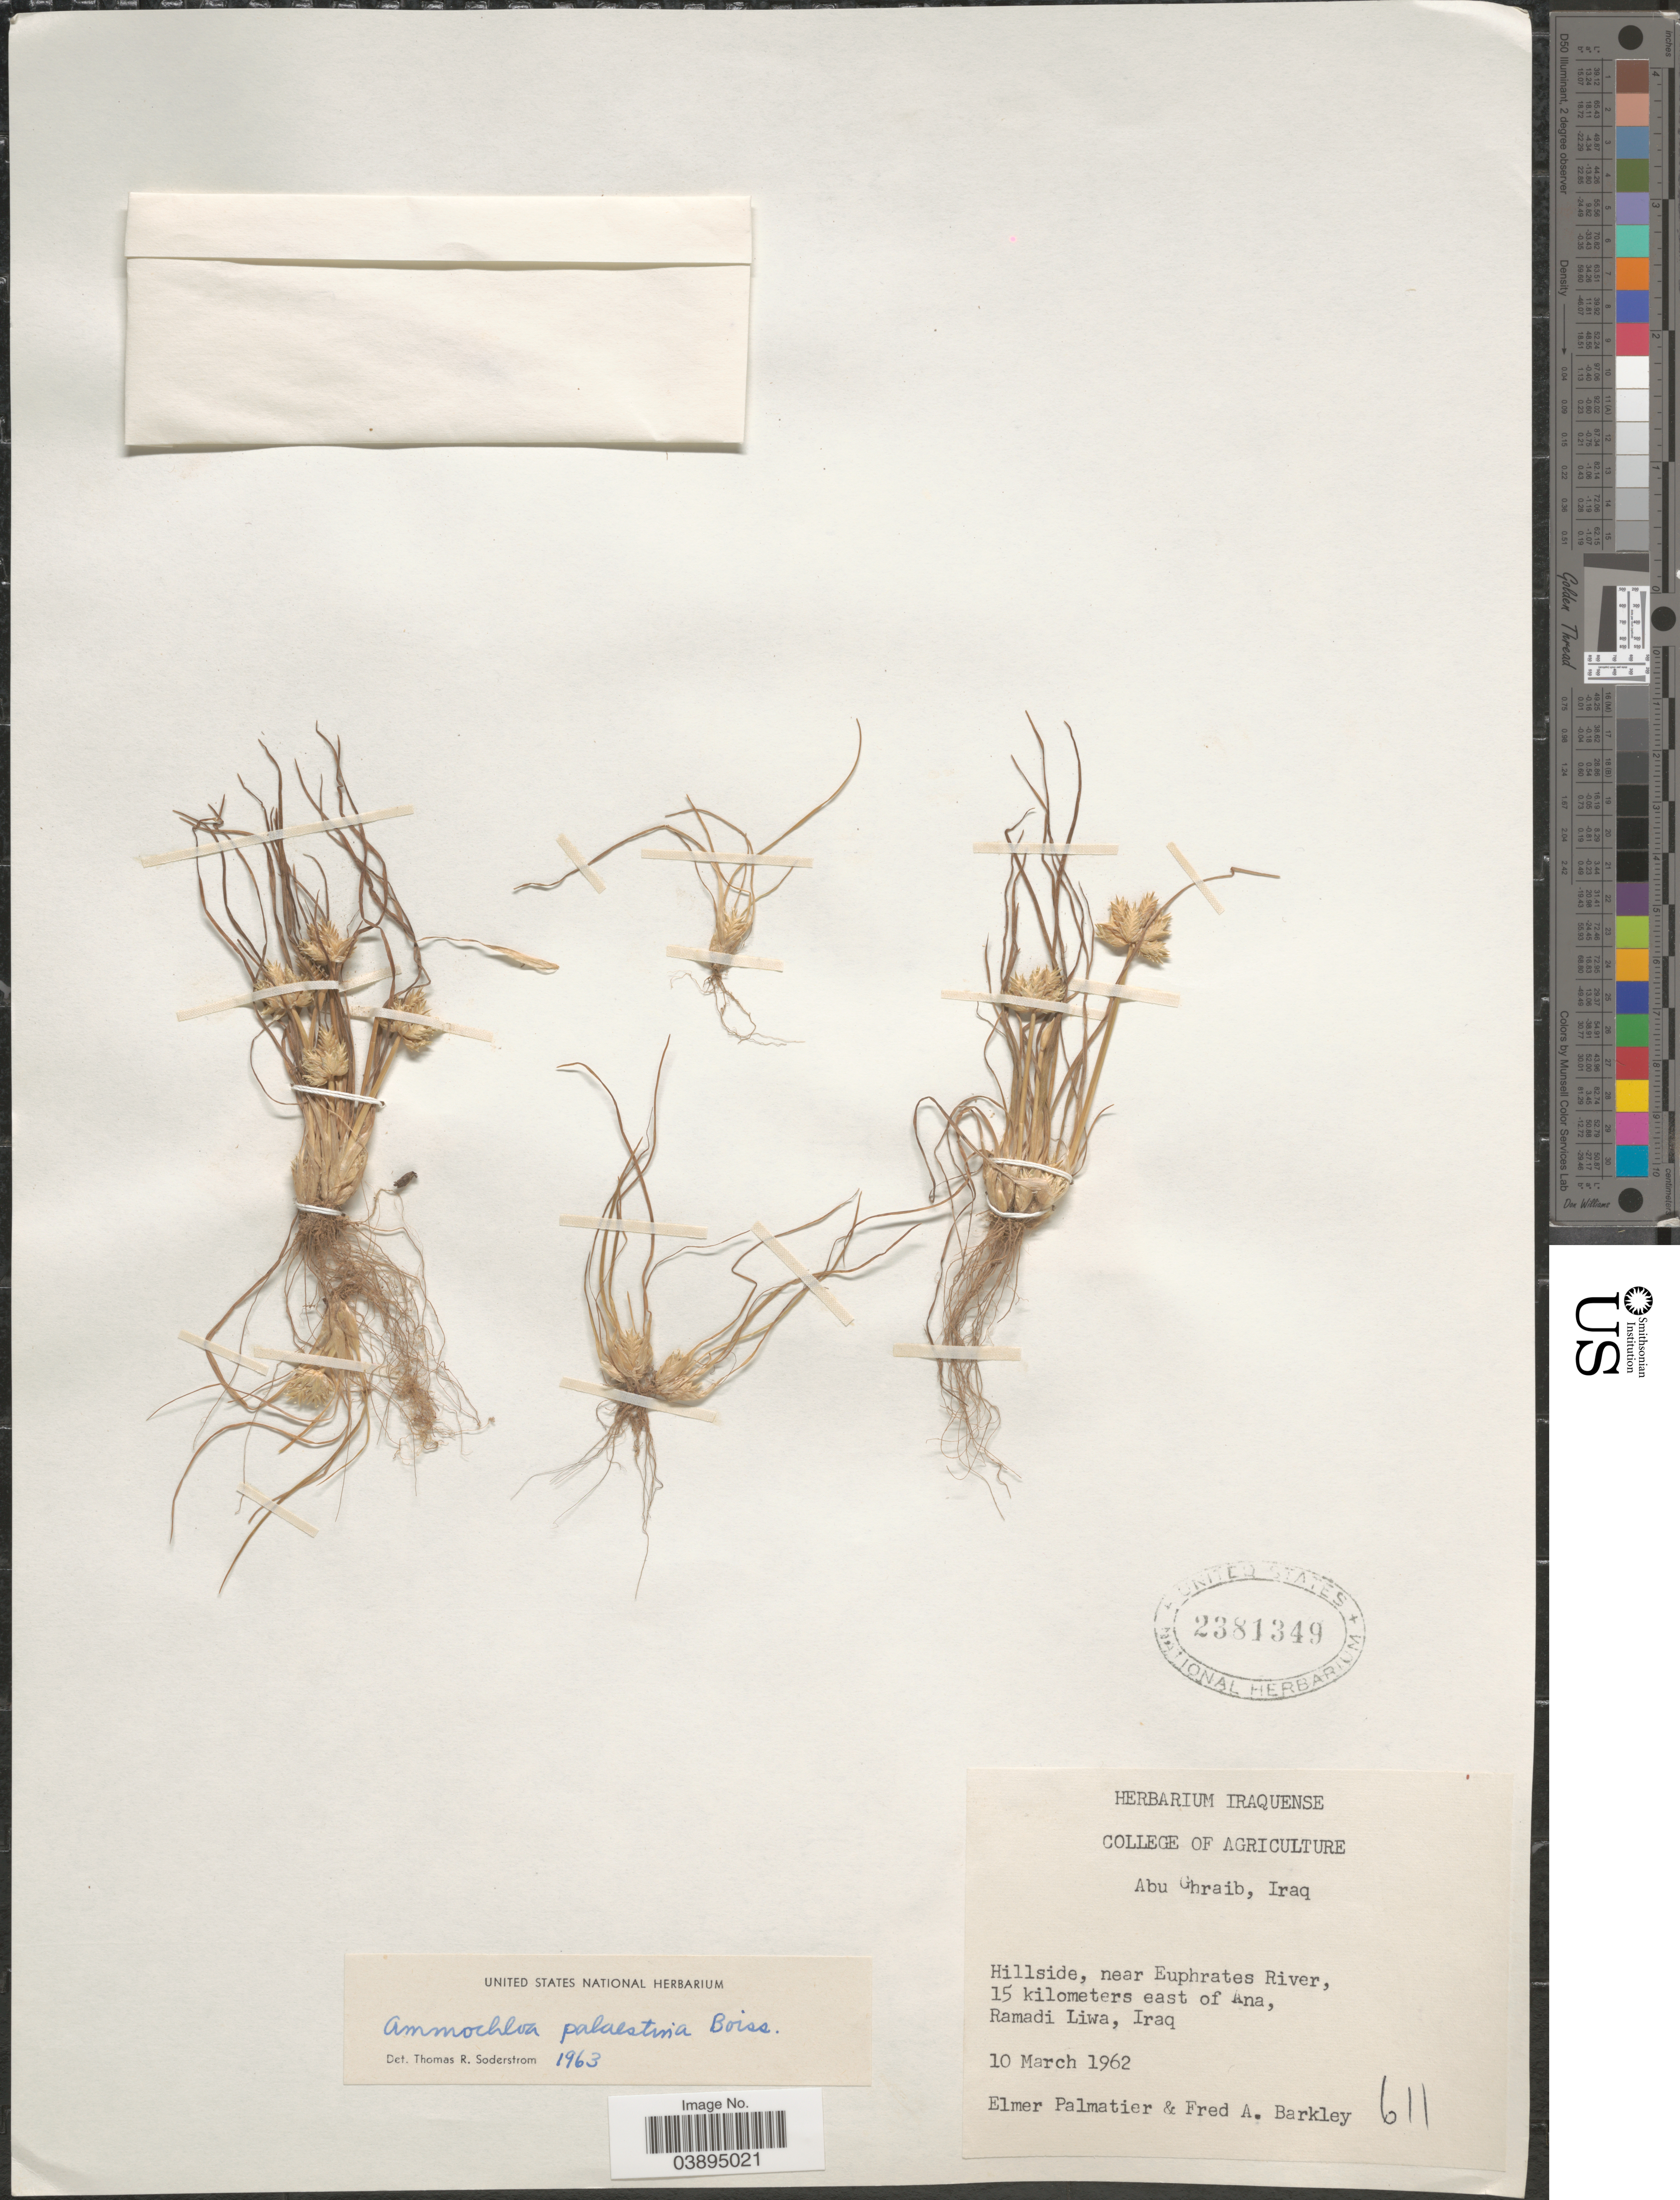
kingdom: Plantae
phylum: Tracheophyta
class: Liliopsida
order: Poales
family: Poaceae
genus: Ammochloa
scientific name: Ammochloa palaestina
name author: Boiss.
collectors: E. Palmatier & F. A. Barkley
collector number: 611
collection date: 1962-03-10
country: Iraq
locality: Hillside, near Euphrates River, 15 kilometers east of Ana, Ramadi Liwa.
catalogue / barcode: US 2381349